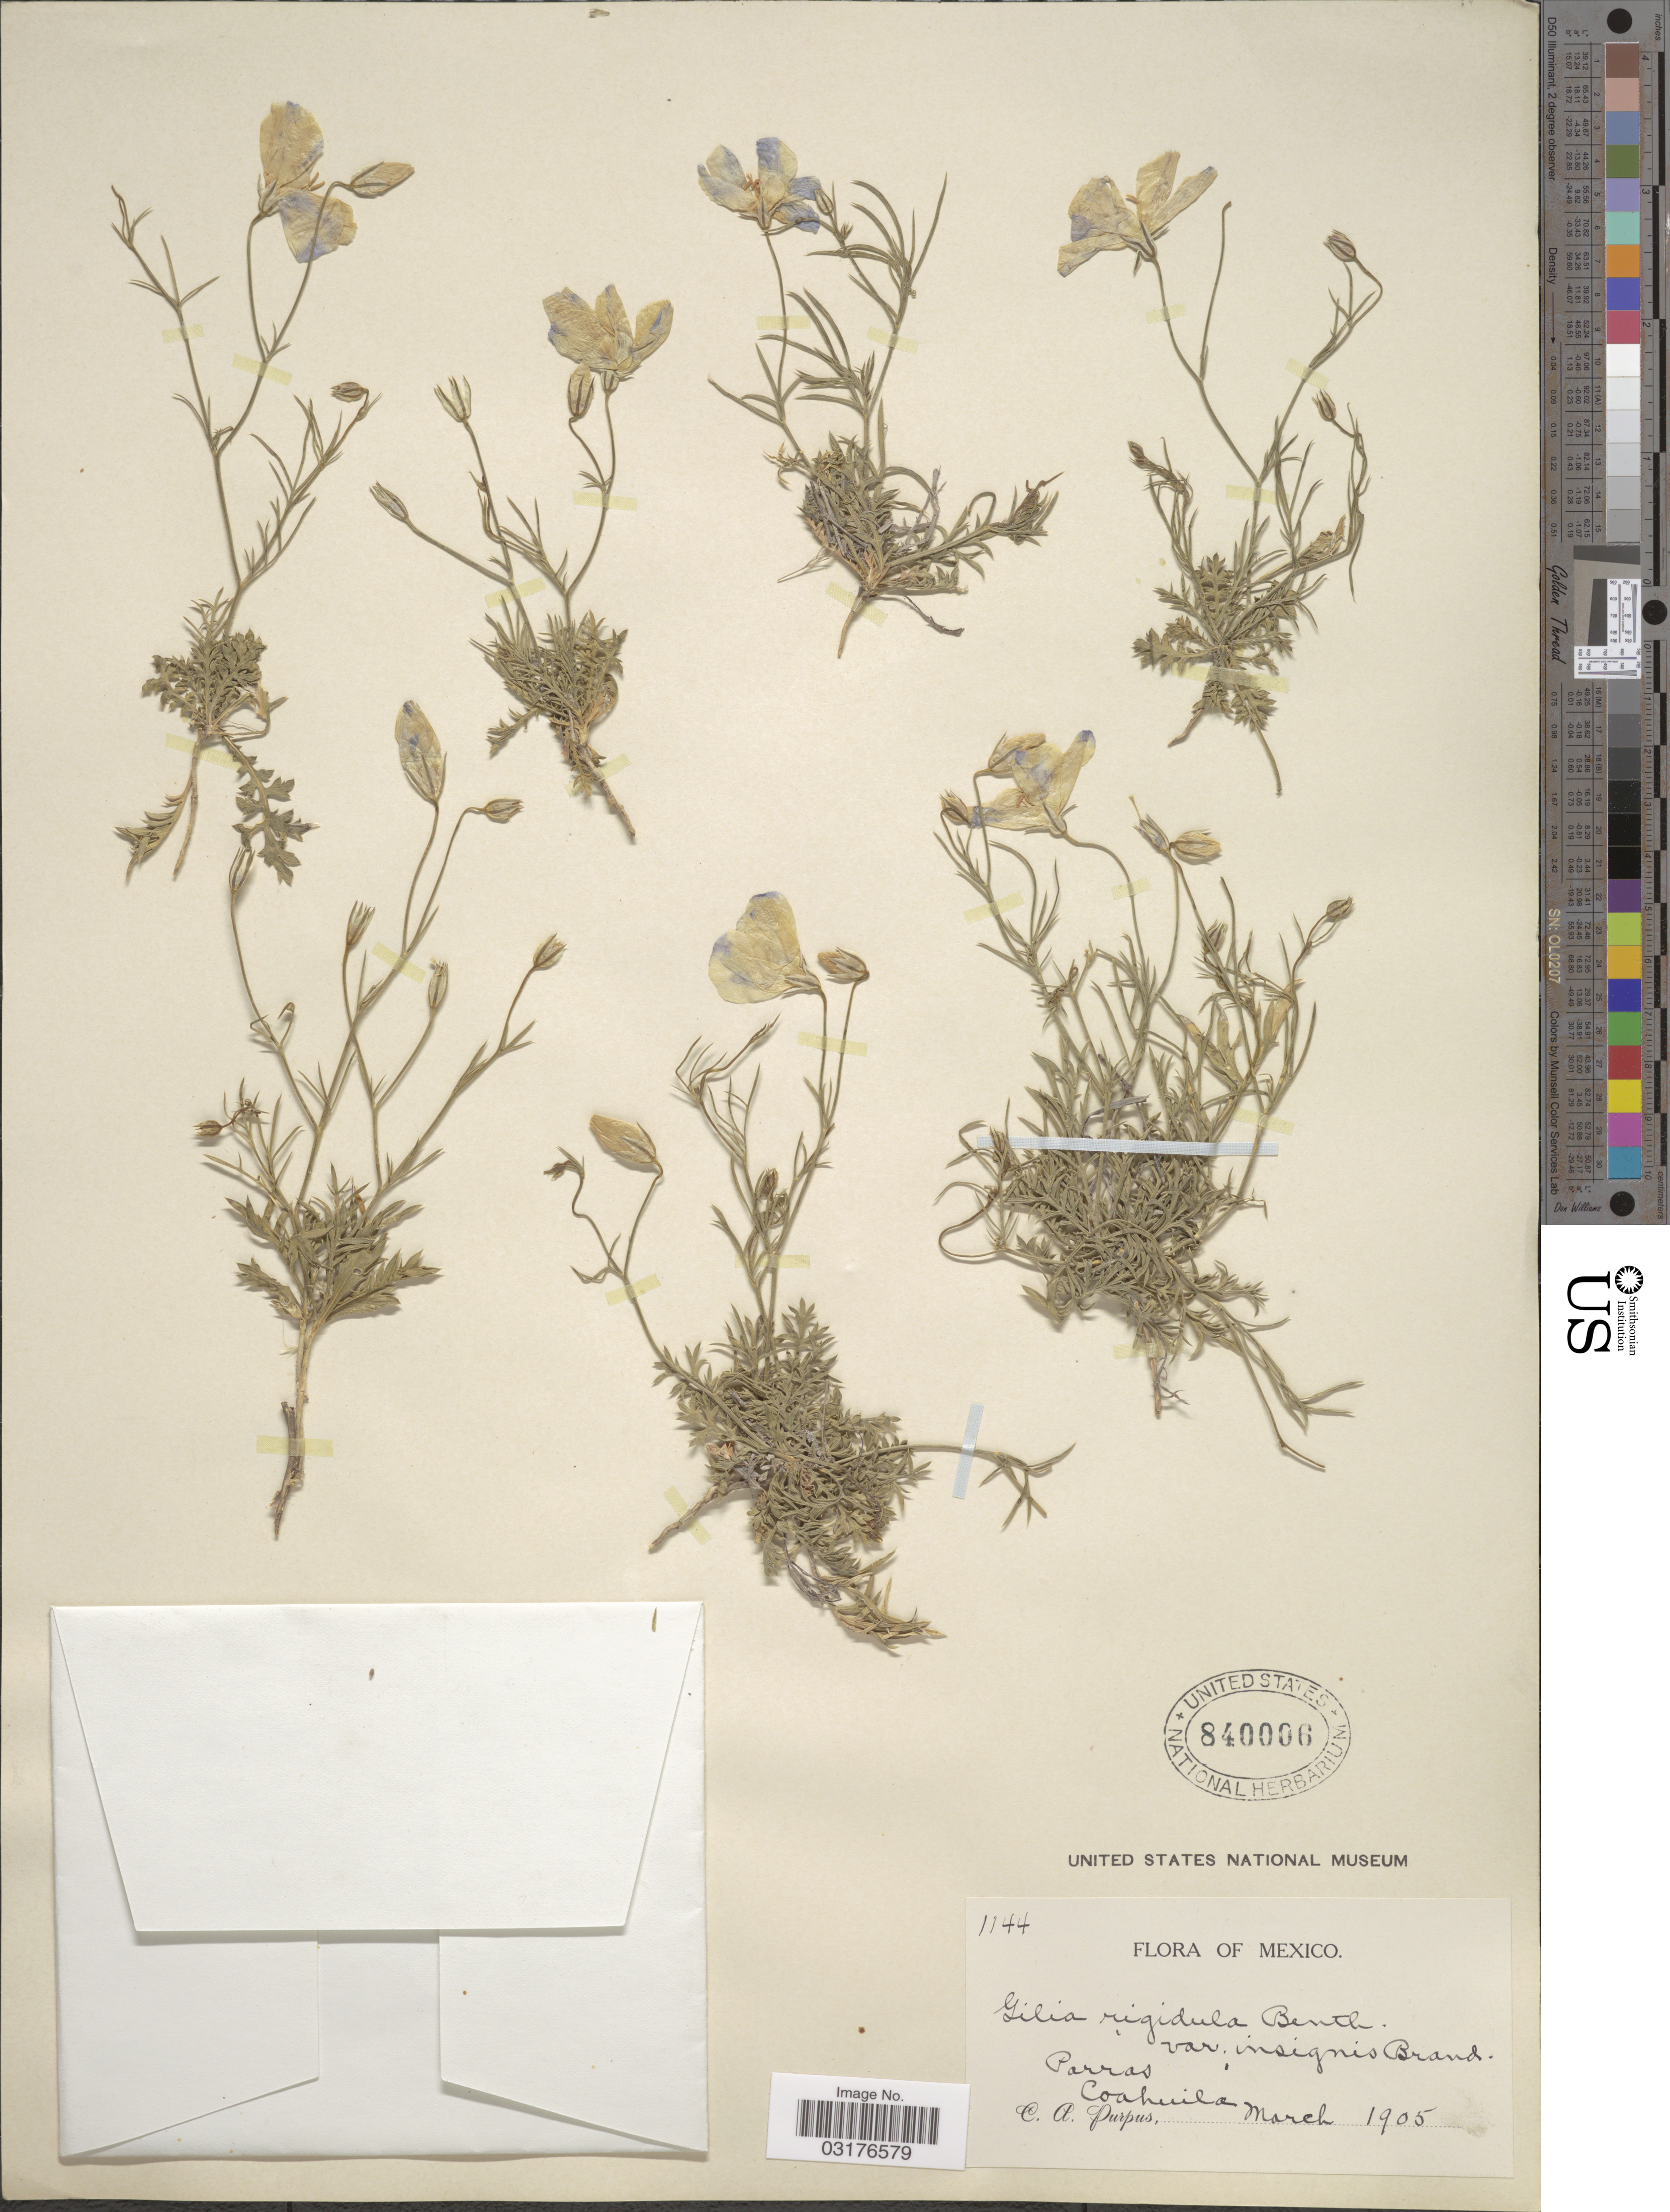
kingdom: Plantae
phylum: Tracheophyta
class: Magnoliopsida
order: Ericales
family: Polemoniaceae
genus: Giliastrum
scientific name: Giliastrum insigne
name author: (Brand) J.M. Porter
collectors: C. A. Purpus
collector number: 1144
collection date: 1905-03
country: Mexico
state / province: Coahuila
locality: Parras.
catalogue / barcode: US 840006